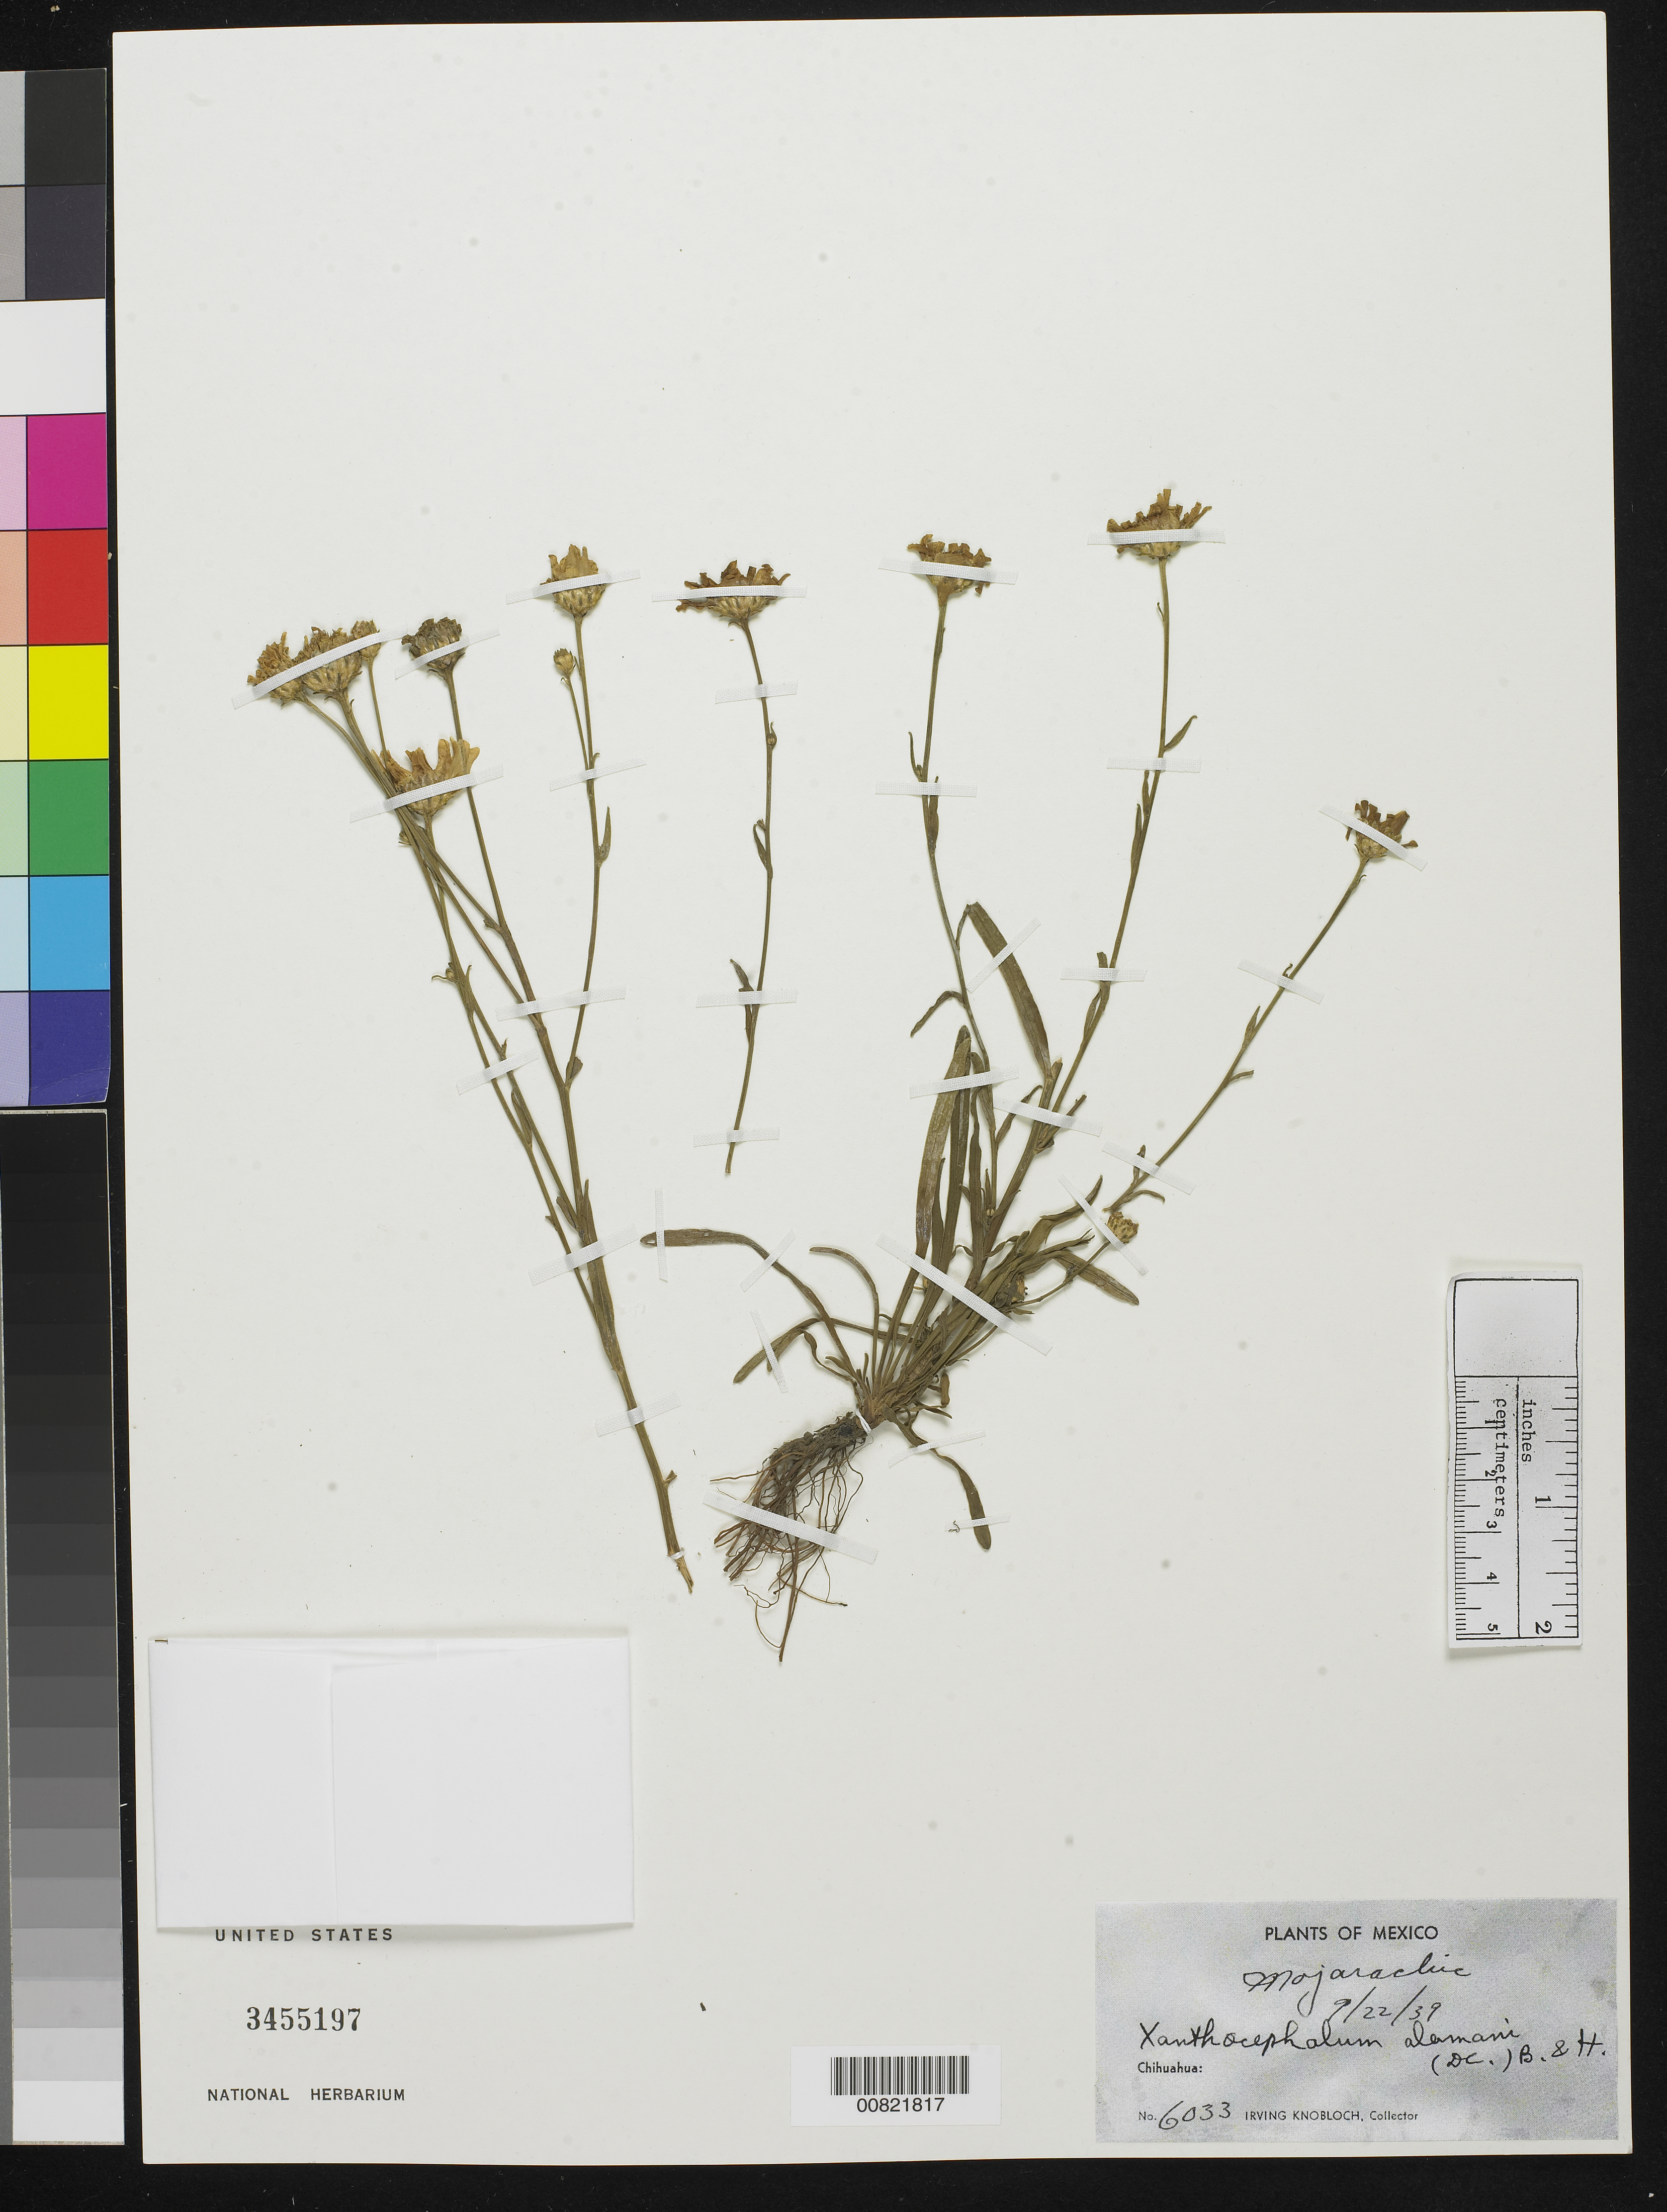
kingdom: Plantae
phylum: Tracheophyta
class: Magnoliopsida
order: Asterales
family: Asteraceae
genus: Xanthocephalum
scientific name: Xanthocephalum alamani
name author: (A. Gray) Benth.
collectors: I. W. Knobloch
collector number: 6033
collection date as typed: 22 Sep 1939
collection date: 1939-09-22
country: Mexico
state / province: Chihuahua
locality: Mojarachic, Chihuahua.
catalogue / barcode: US 3455197